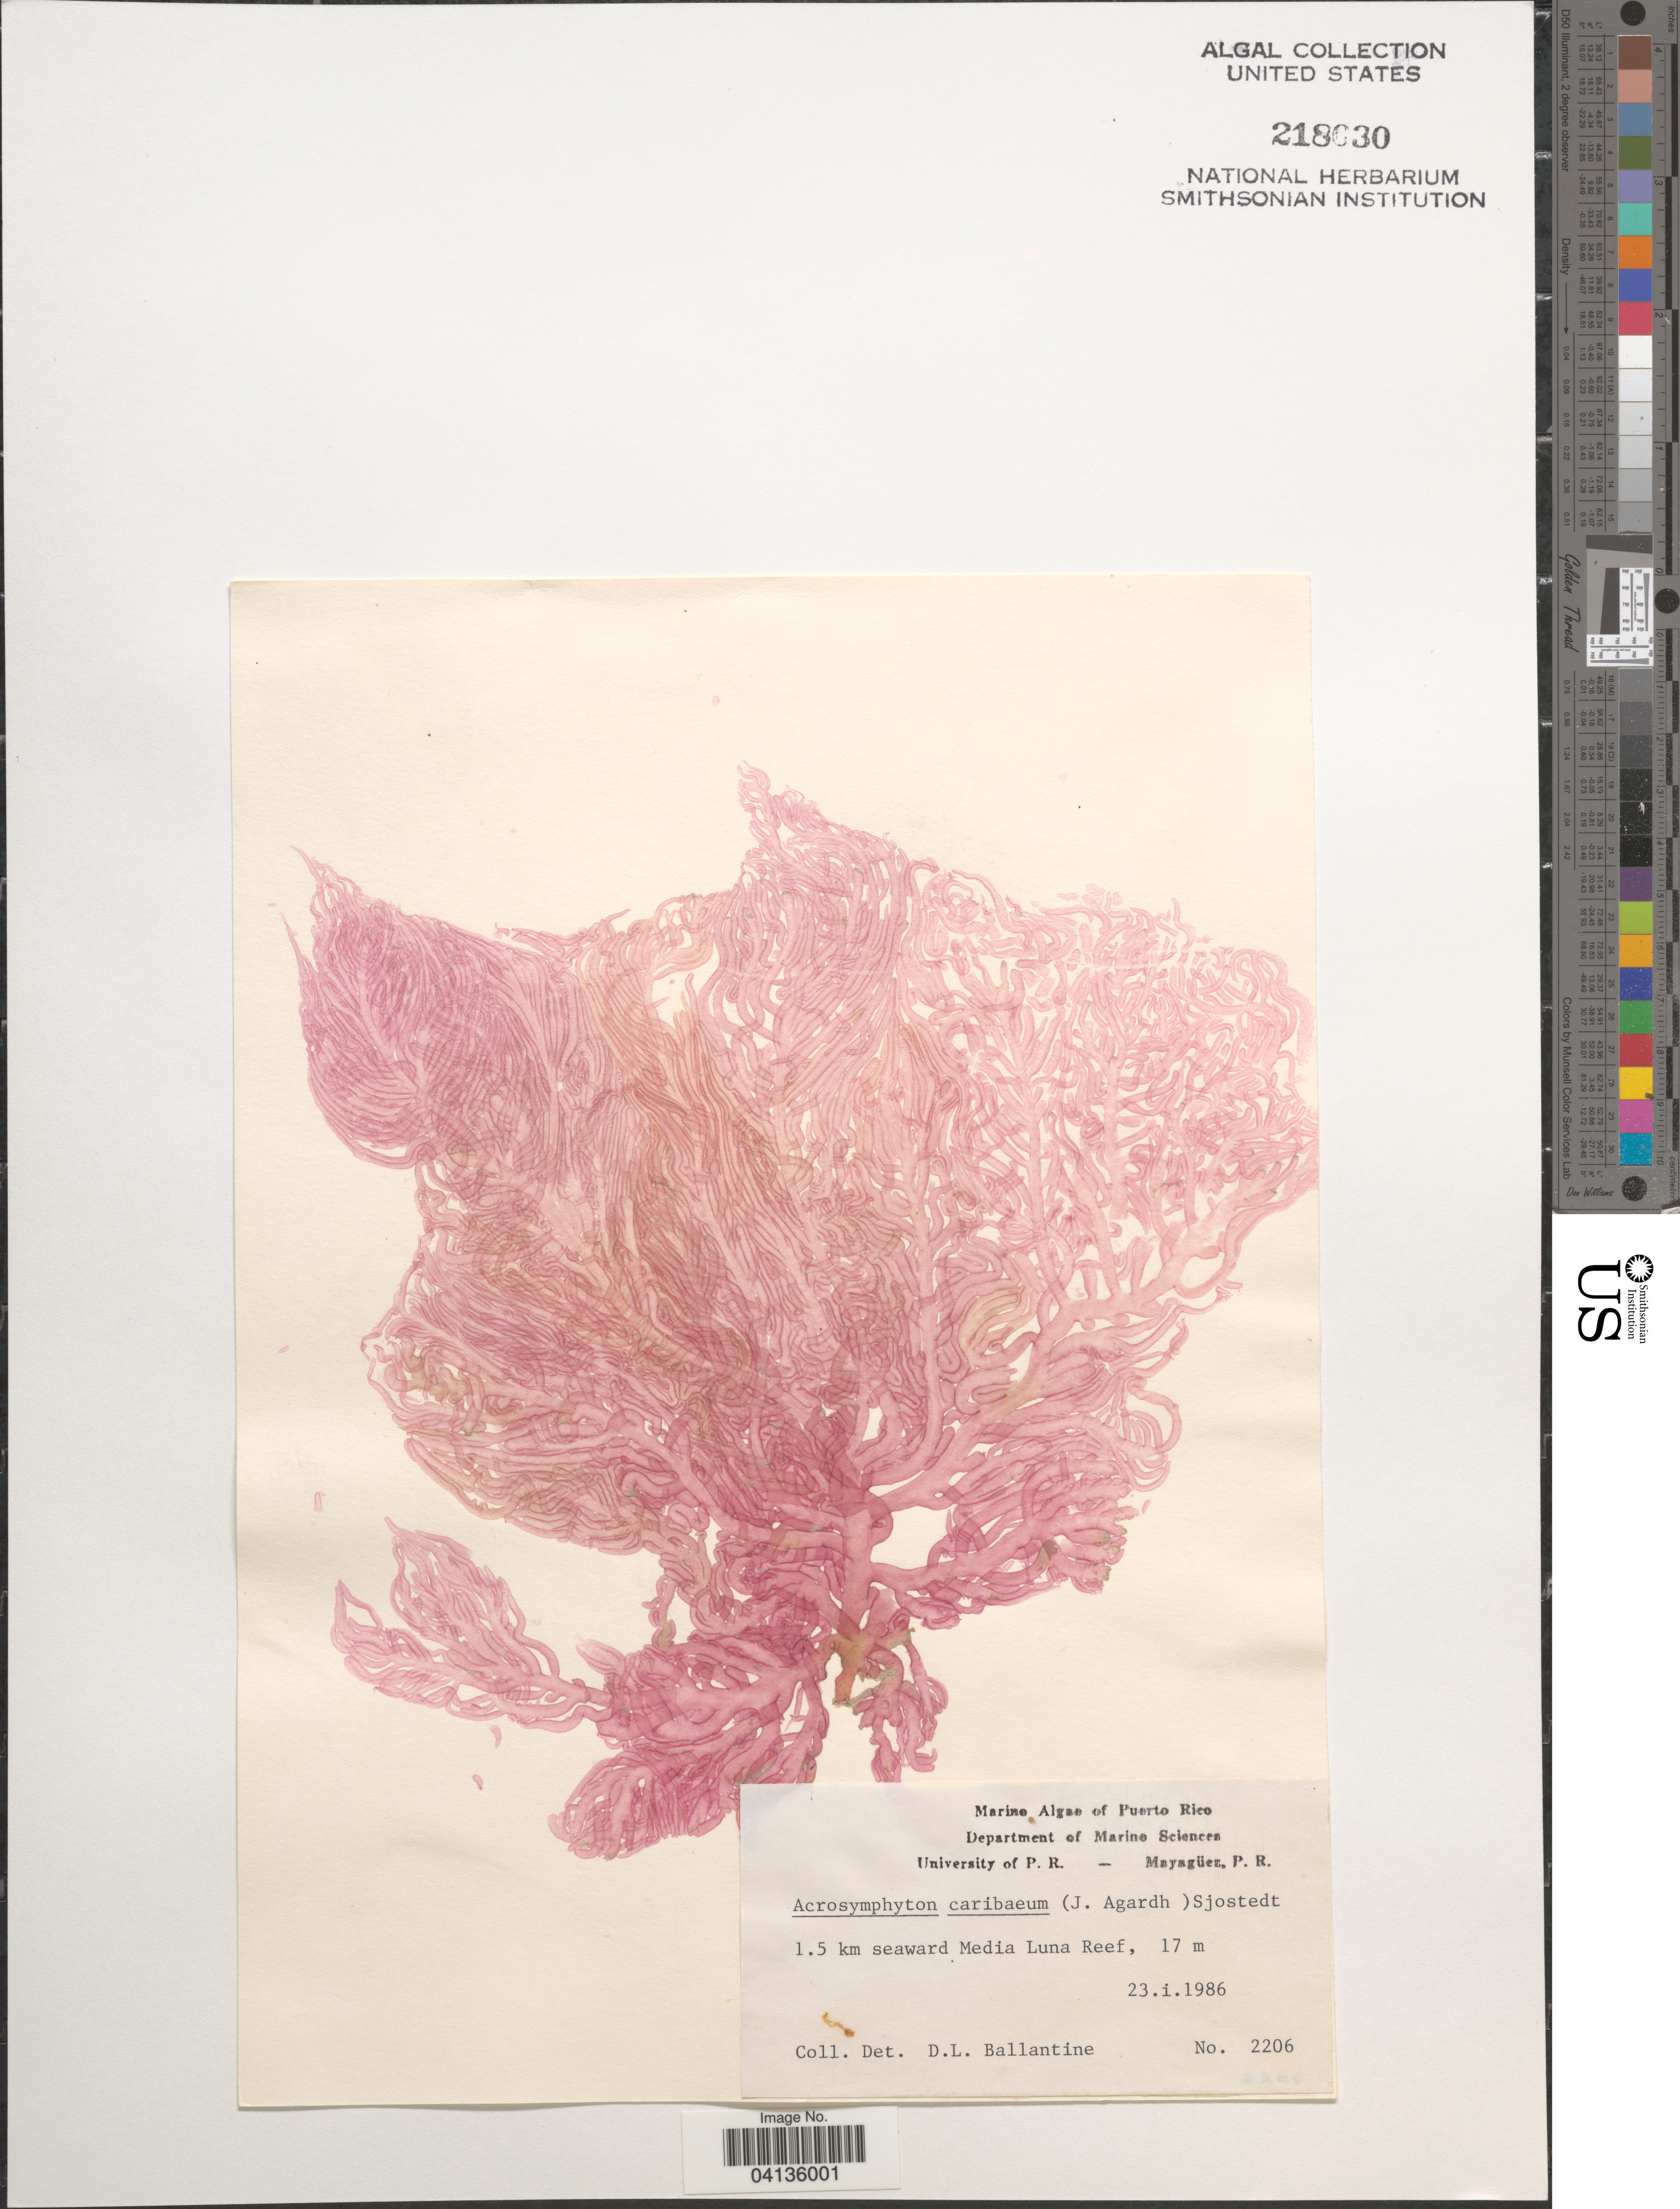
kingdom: Plantae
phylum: Rhodophyta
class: Florideophyceae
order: Acrosymphytales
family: Acrosymphytaceae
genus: Acrosymphyton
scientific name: Acrosymphyton caribaeum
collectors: D.L. Ballantine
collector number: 2206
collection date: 1986-01-23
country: Puerto Rico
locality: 1.5 km seaward Media Luna Reef.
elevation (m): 17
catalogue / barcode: US 218030